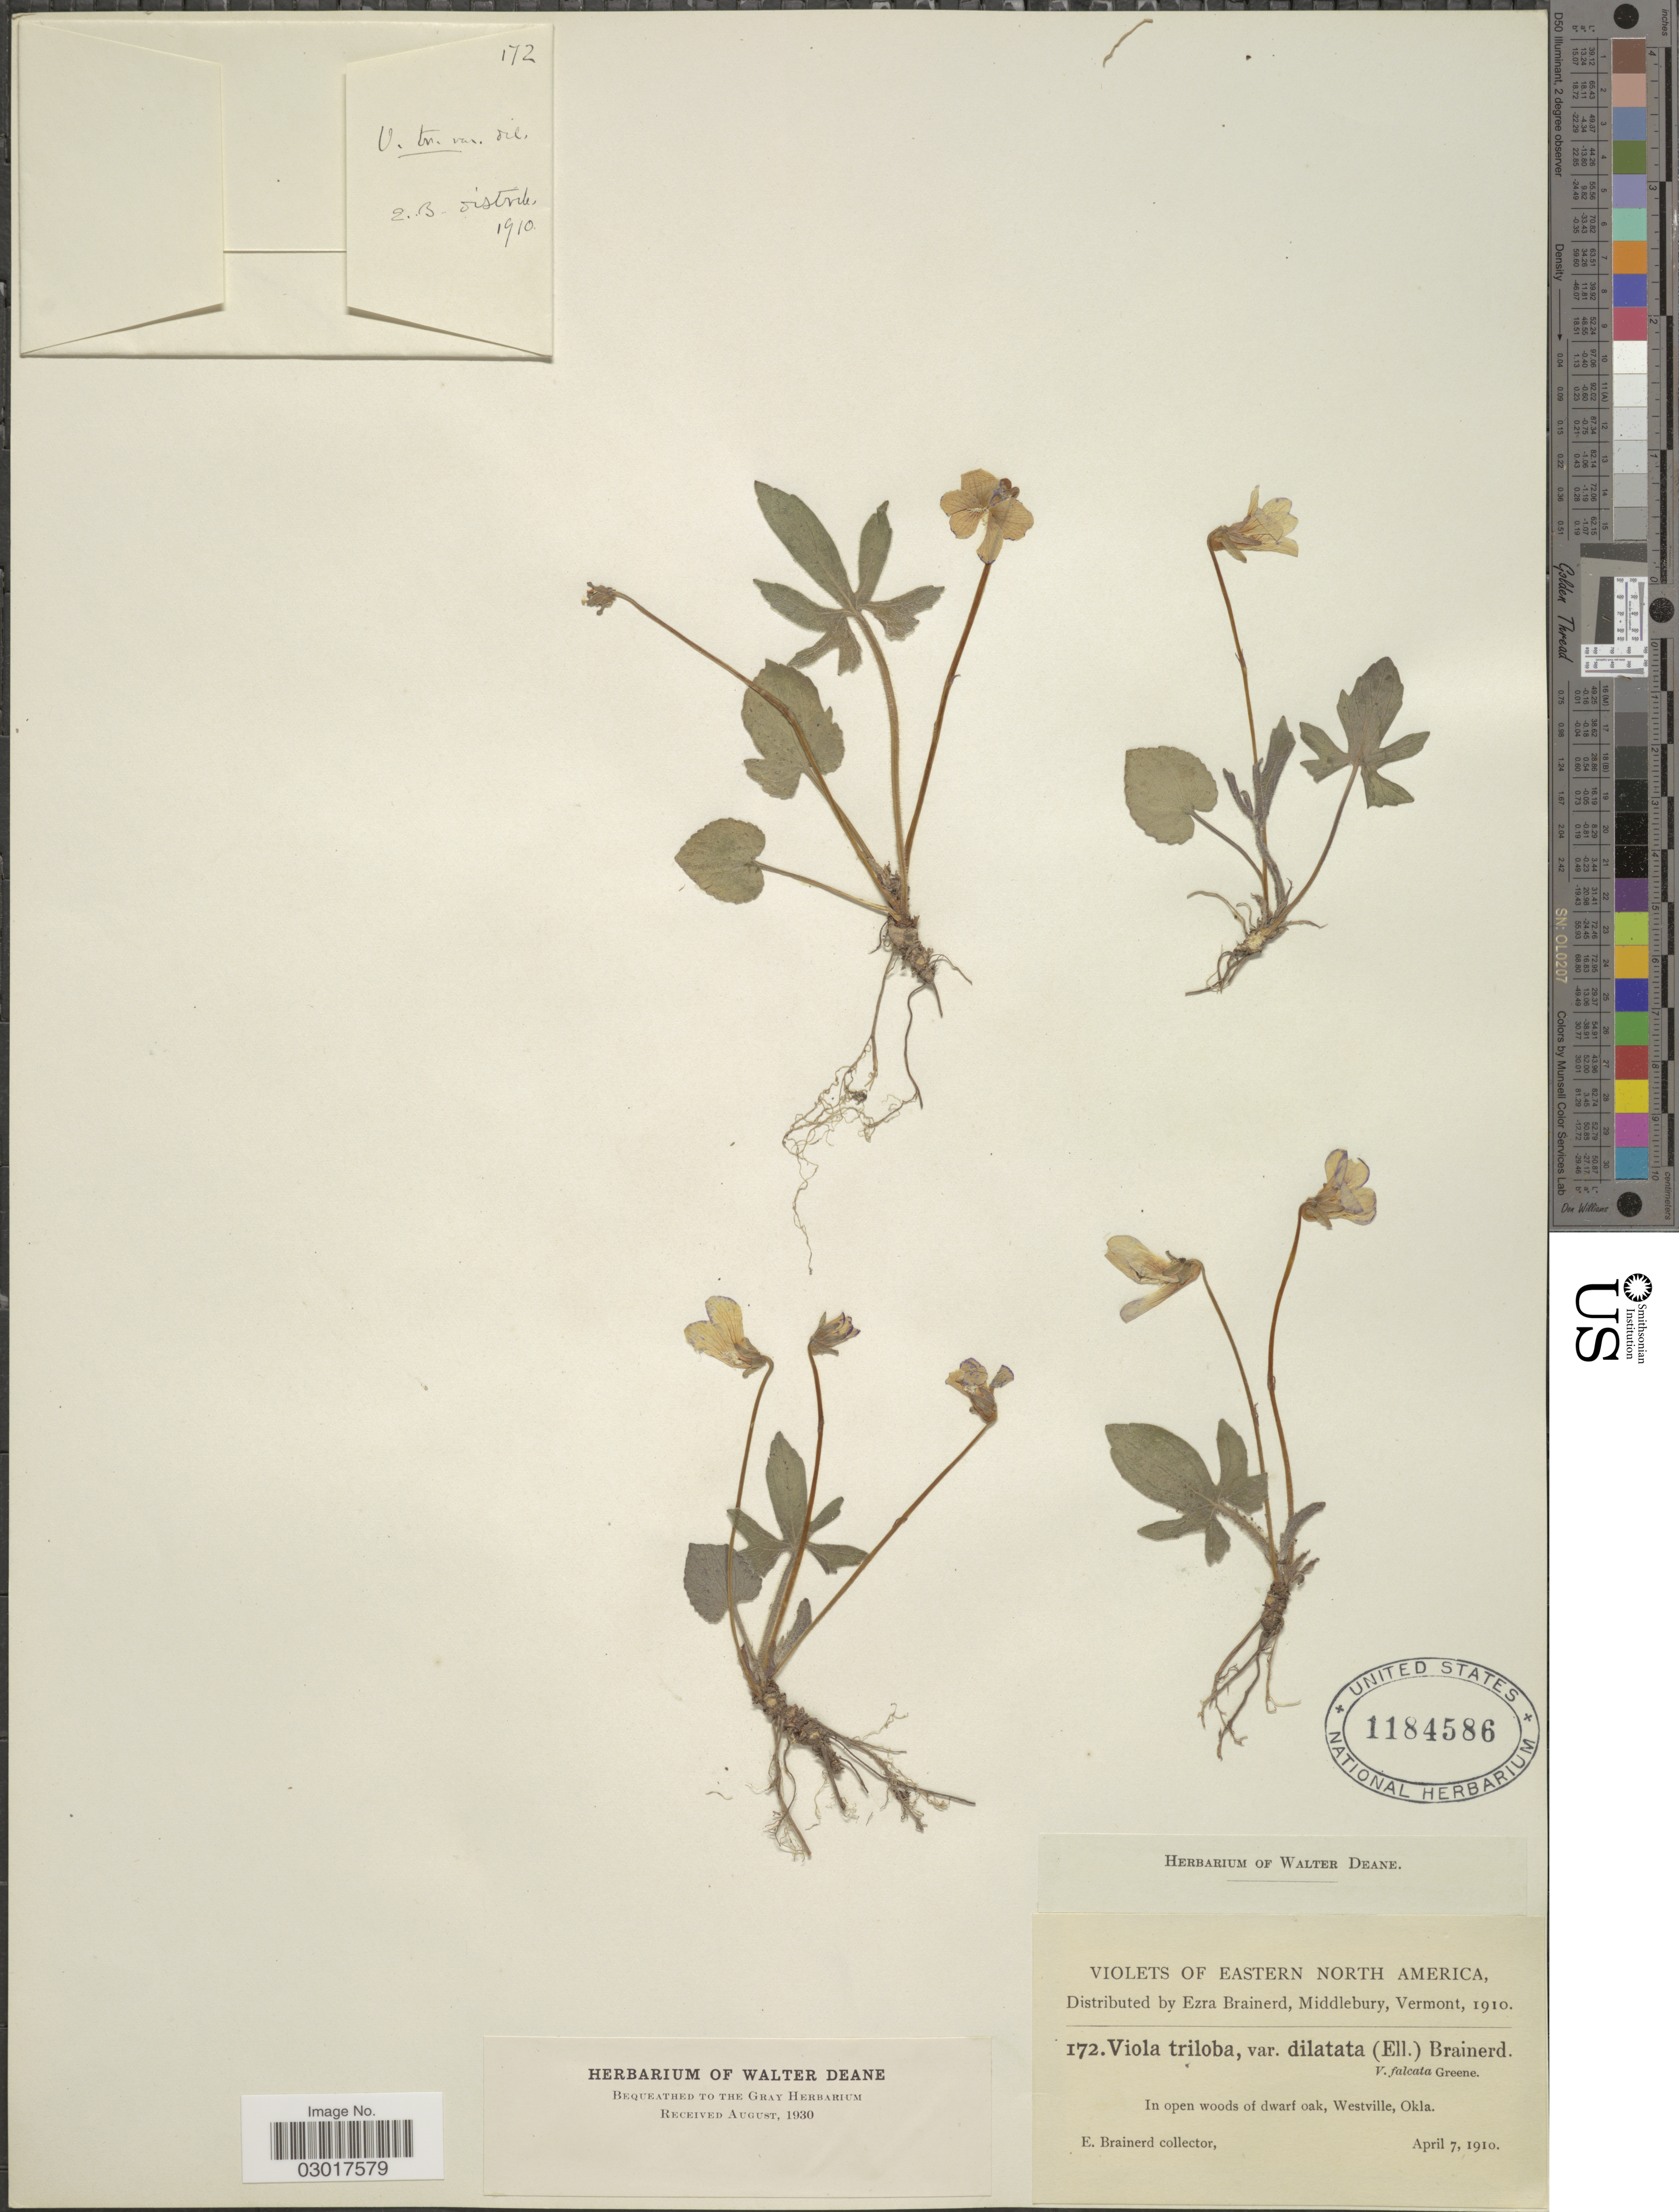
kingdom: Plantae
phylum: Tracheophyta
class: Magnoliopsida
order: Malpighiales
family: Violaceae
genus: Viola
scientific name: Viola triloba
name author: Schwein.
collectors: E. Brainerd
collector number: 172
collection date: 1910-04-07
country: United States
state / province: Oklahoma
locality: Eastern North America. In open woods of dwarf oak, Westville.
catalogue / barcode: US 1184586